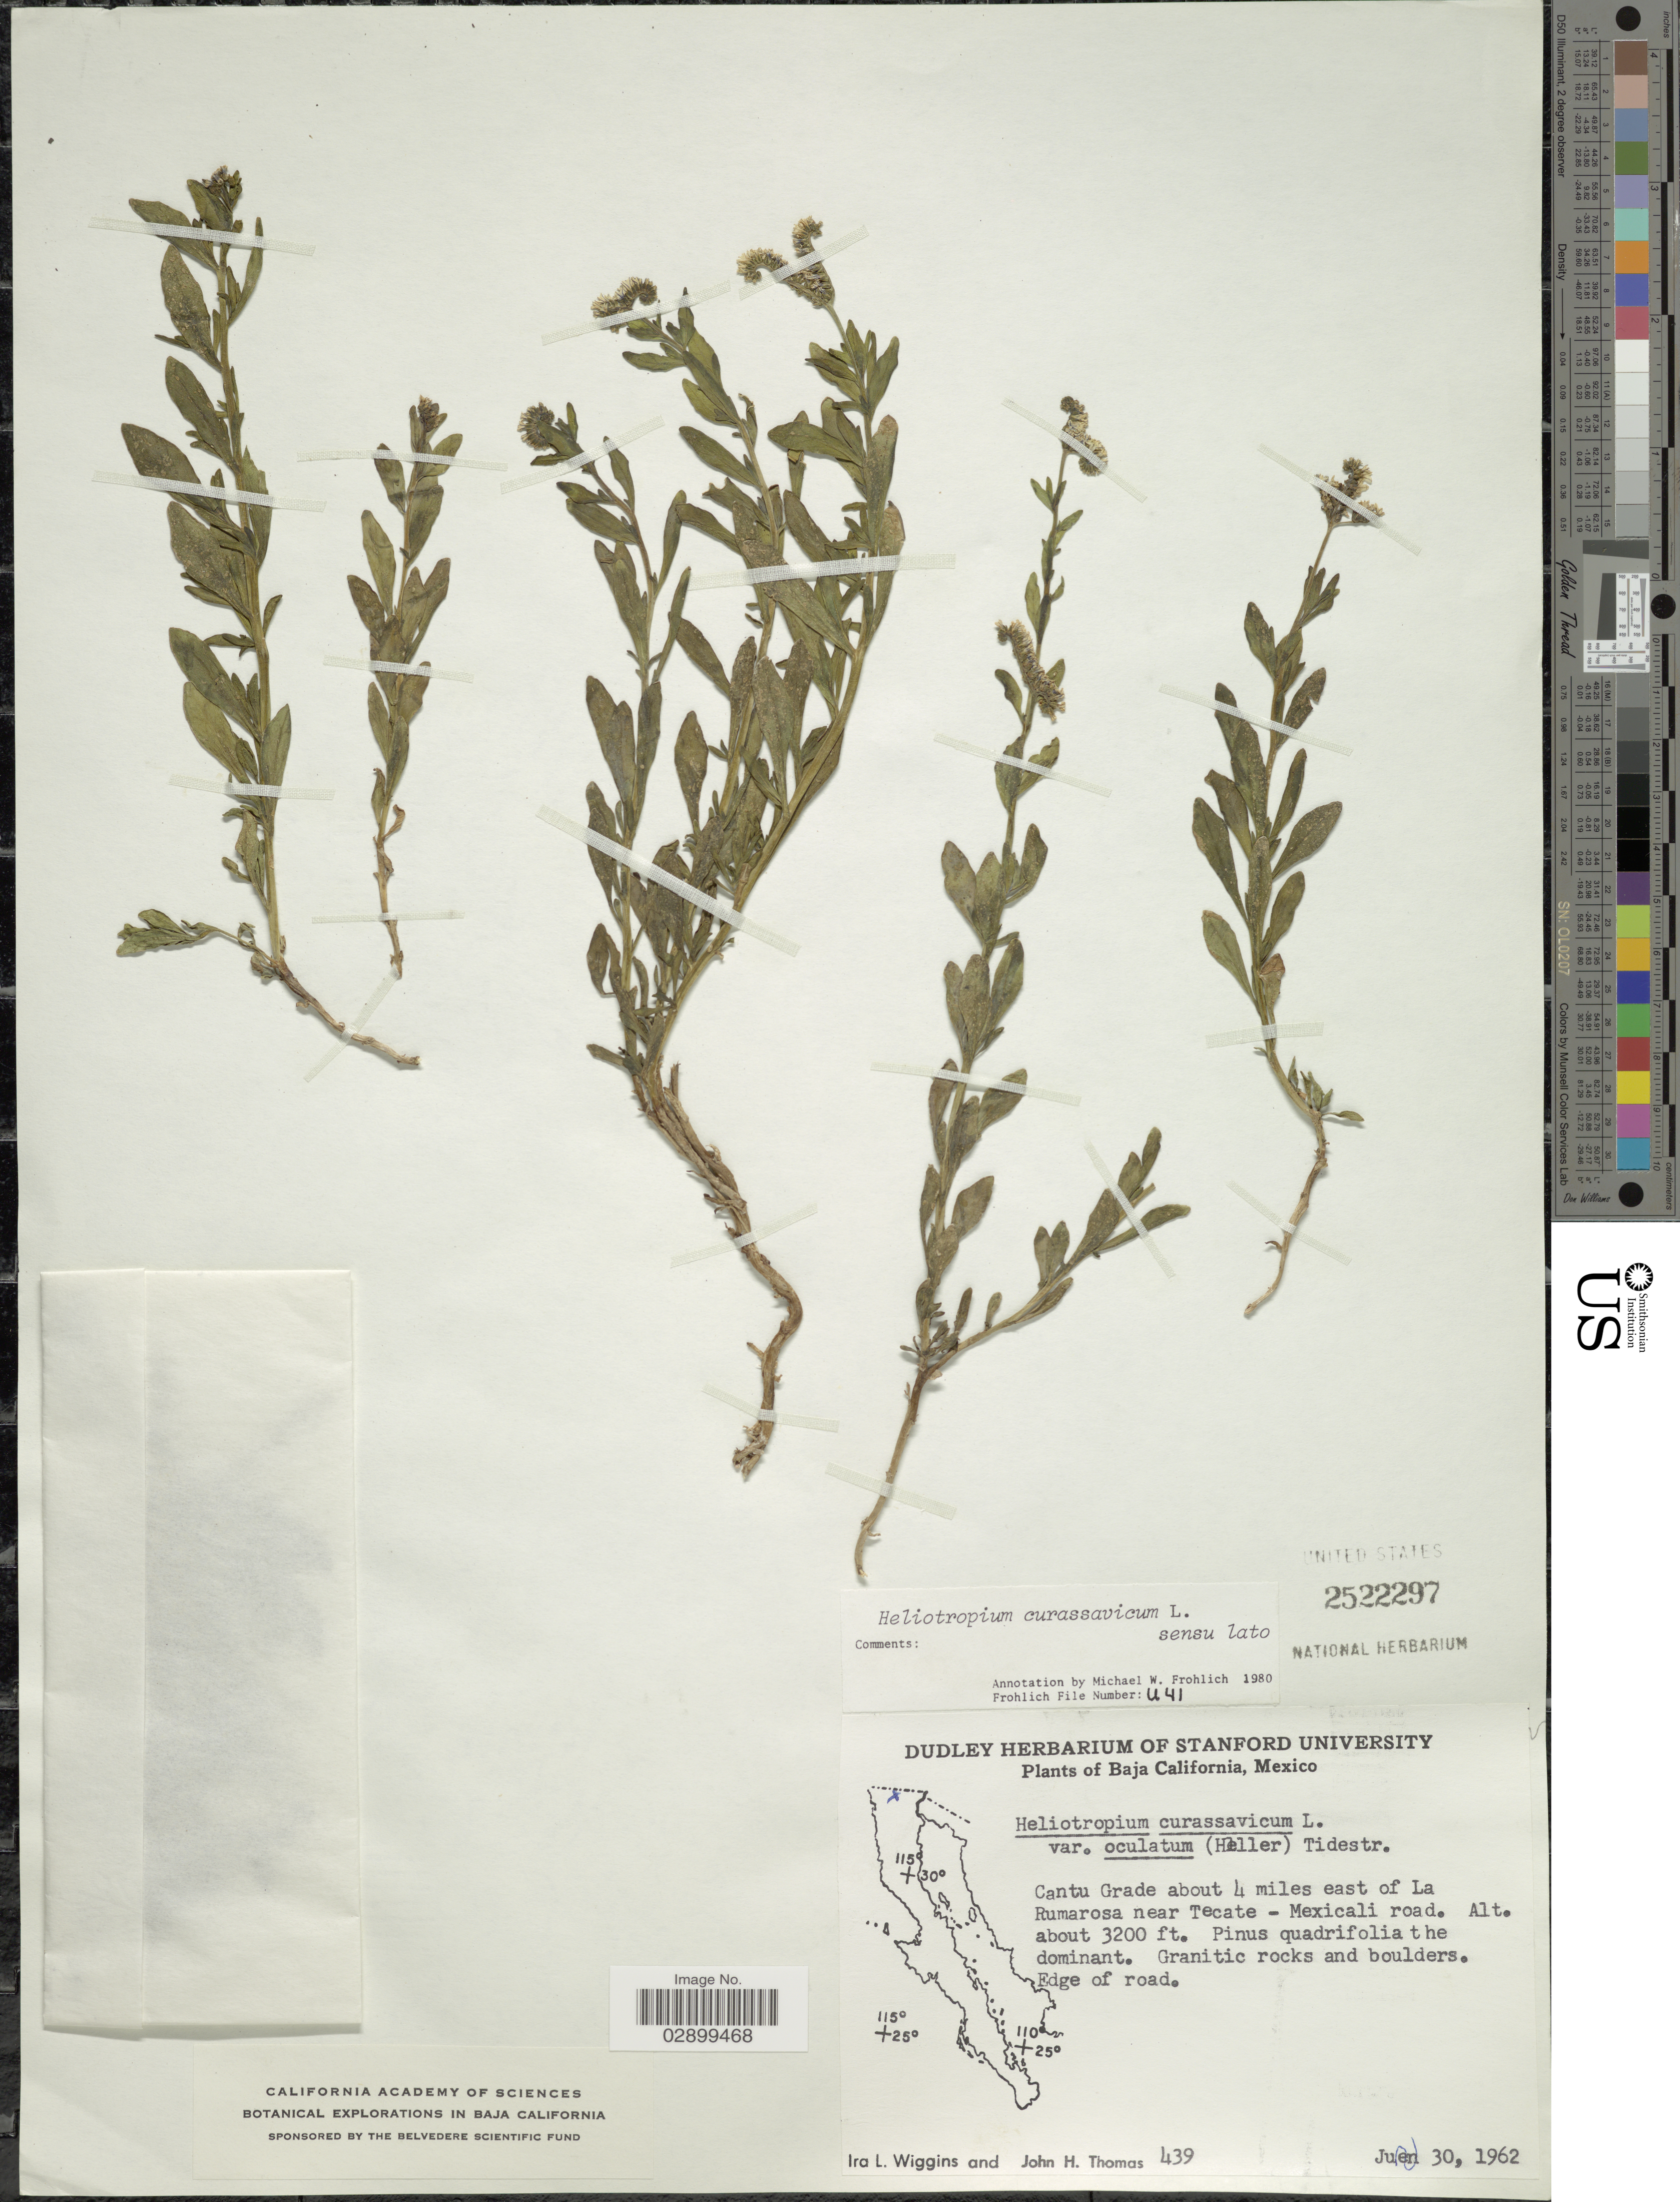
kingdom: Plantae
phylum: Tracheophyta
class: Magnoliopsida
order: Boraginales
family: Heliotropiaceae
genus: Heliotropium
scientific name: Heliotropium curassavicum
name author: L.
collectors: I. L. Wiggins & J. H. Thomas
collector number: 439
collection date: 1962-06-30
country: Mexico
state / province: Baja California Norte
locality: Cantu Grade about 4 miles east of La Rumarosa near Tecate - Mexicali road.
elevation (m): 975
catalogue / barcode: US 2522297